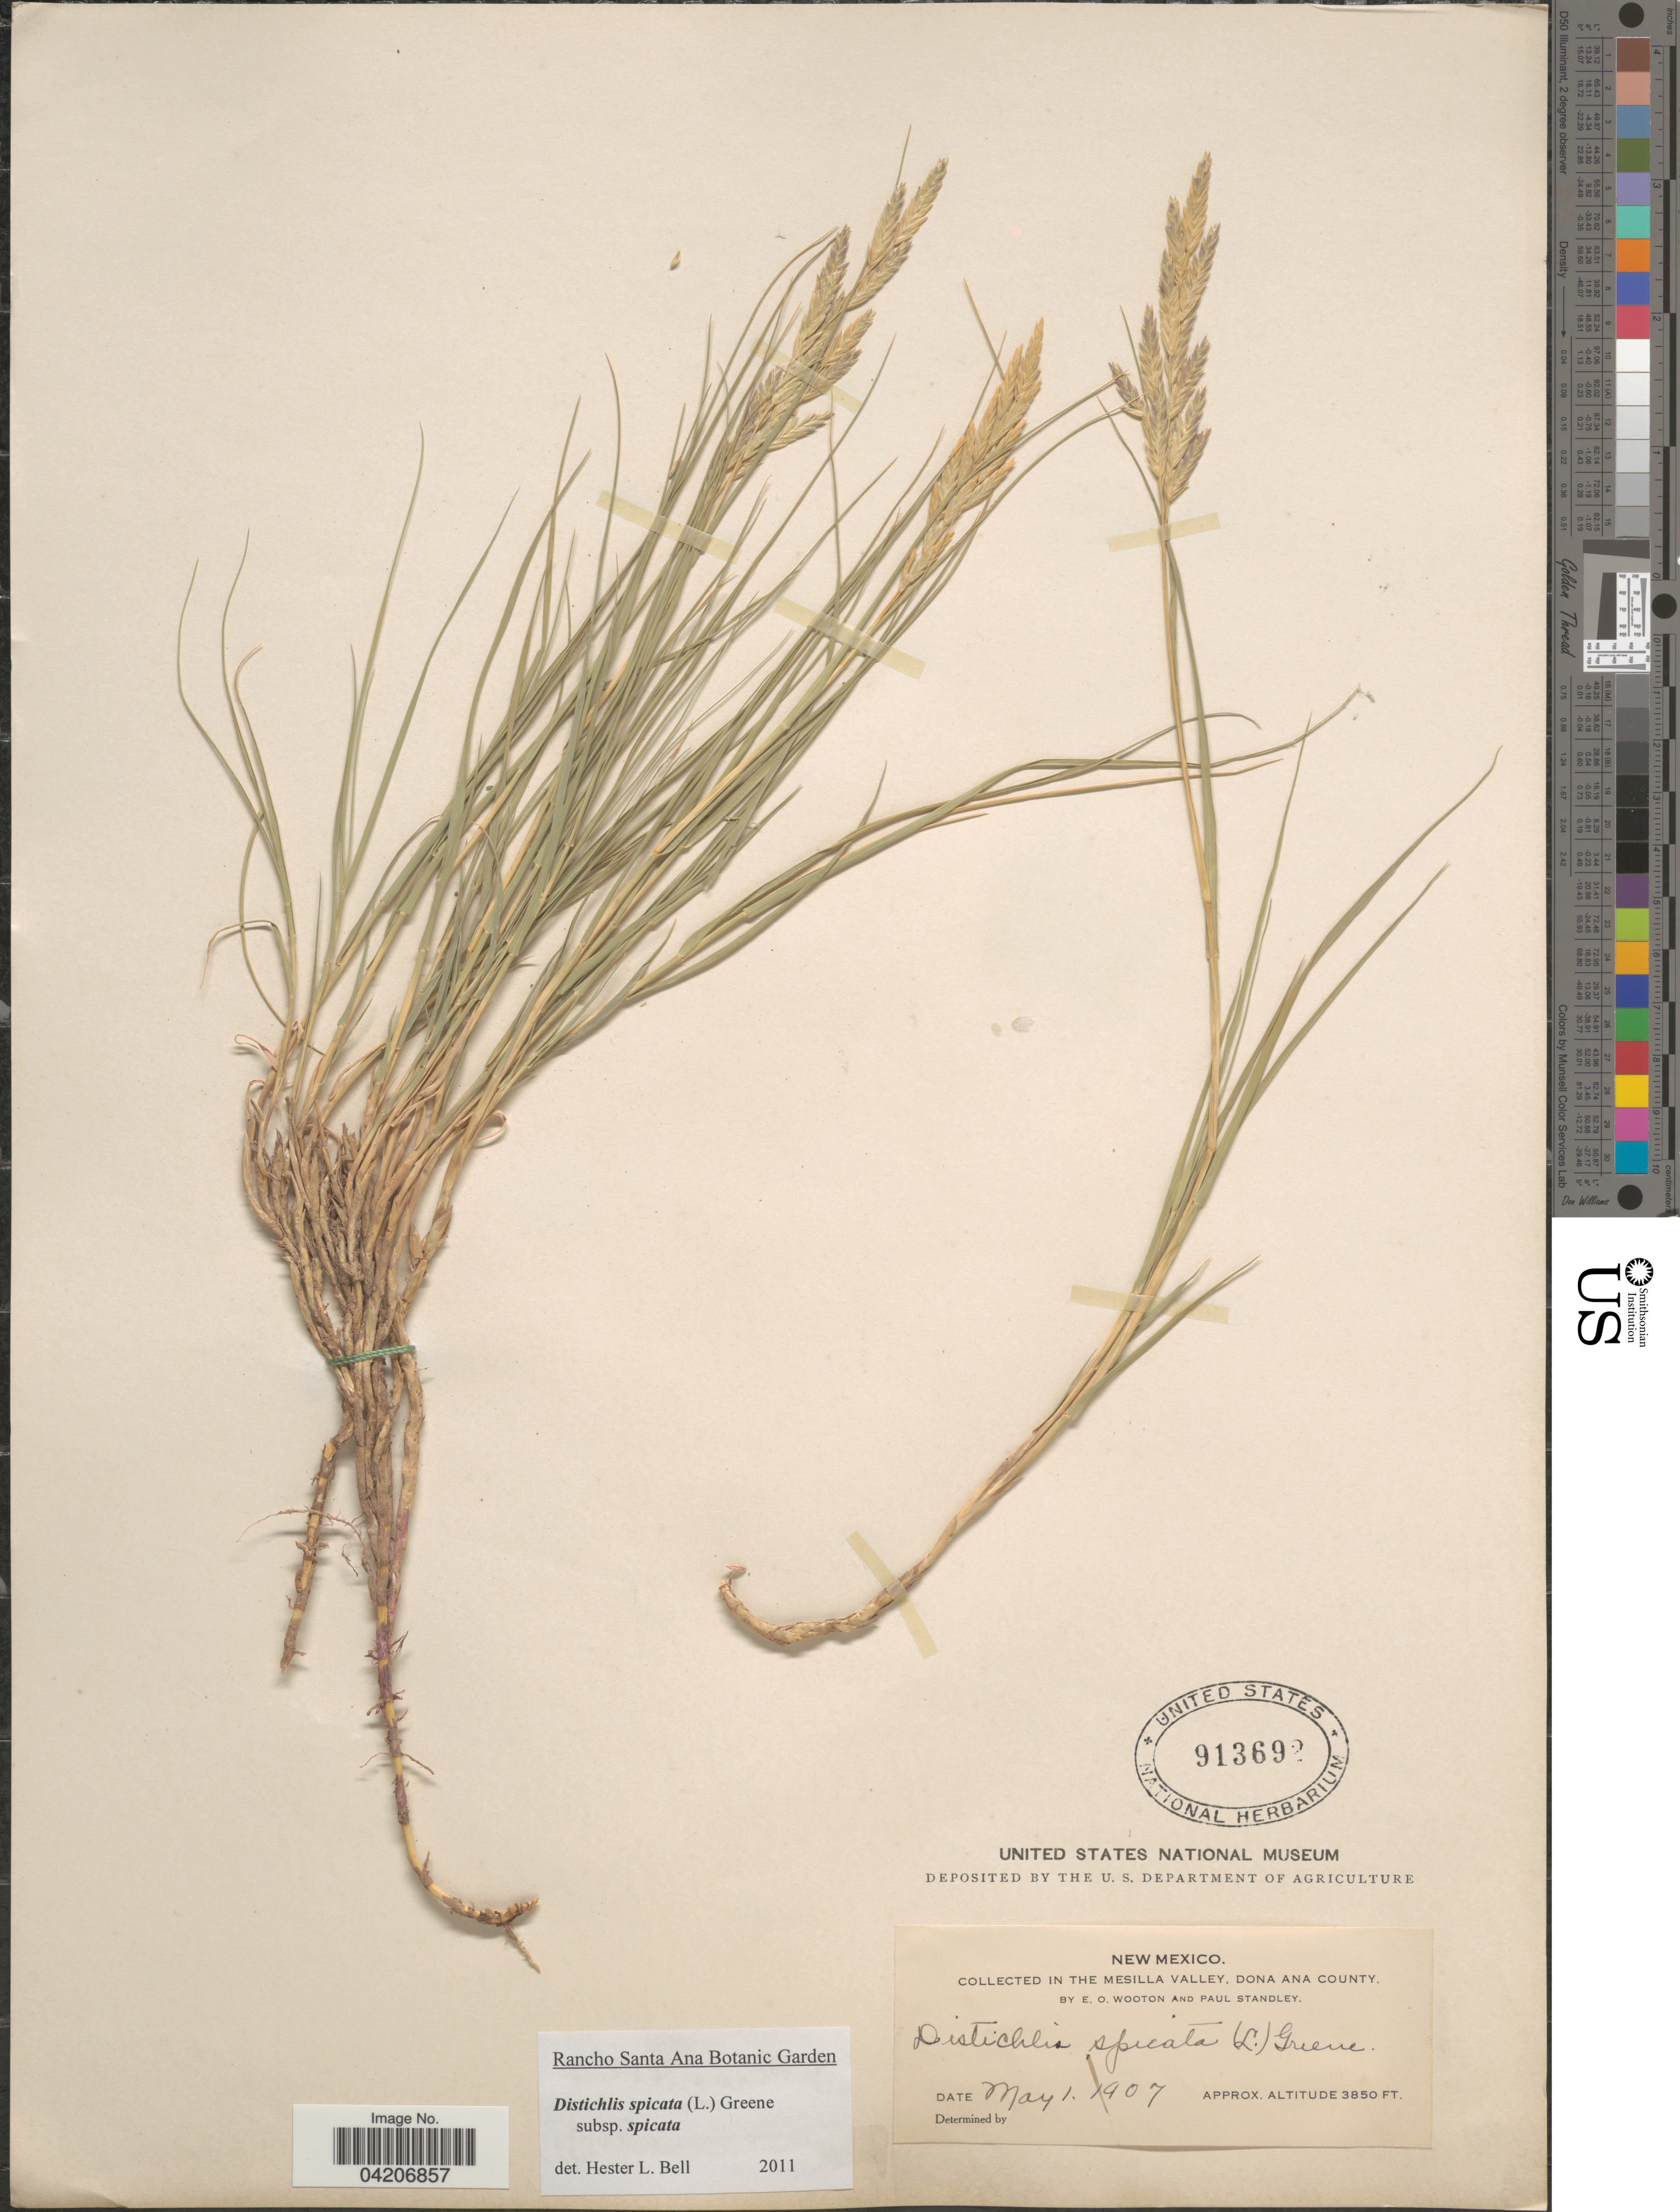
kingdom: Plantae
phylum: Tracheophyta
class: Liliopsida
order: Poales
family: Poaceae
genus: Distichlis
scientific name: Distichlis spicata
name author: (L.) Greene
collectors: E. O. Wooton & P. C. Standley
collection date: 1907-05-01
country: United States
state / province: New Mexico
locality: The Mesilla Valley, Dona Ana County.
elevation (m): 1173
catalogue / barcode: US 913692